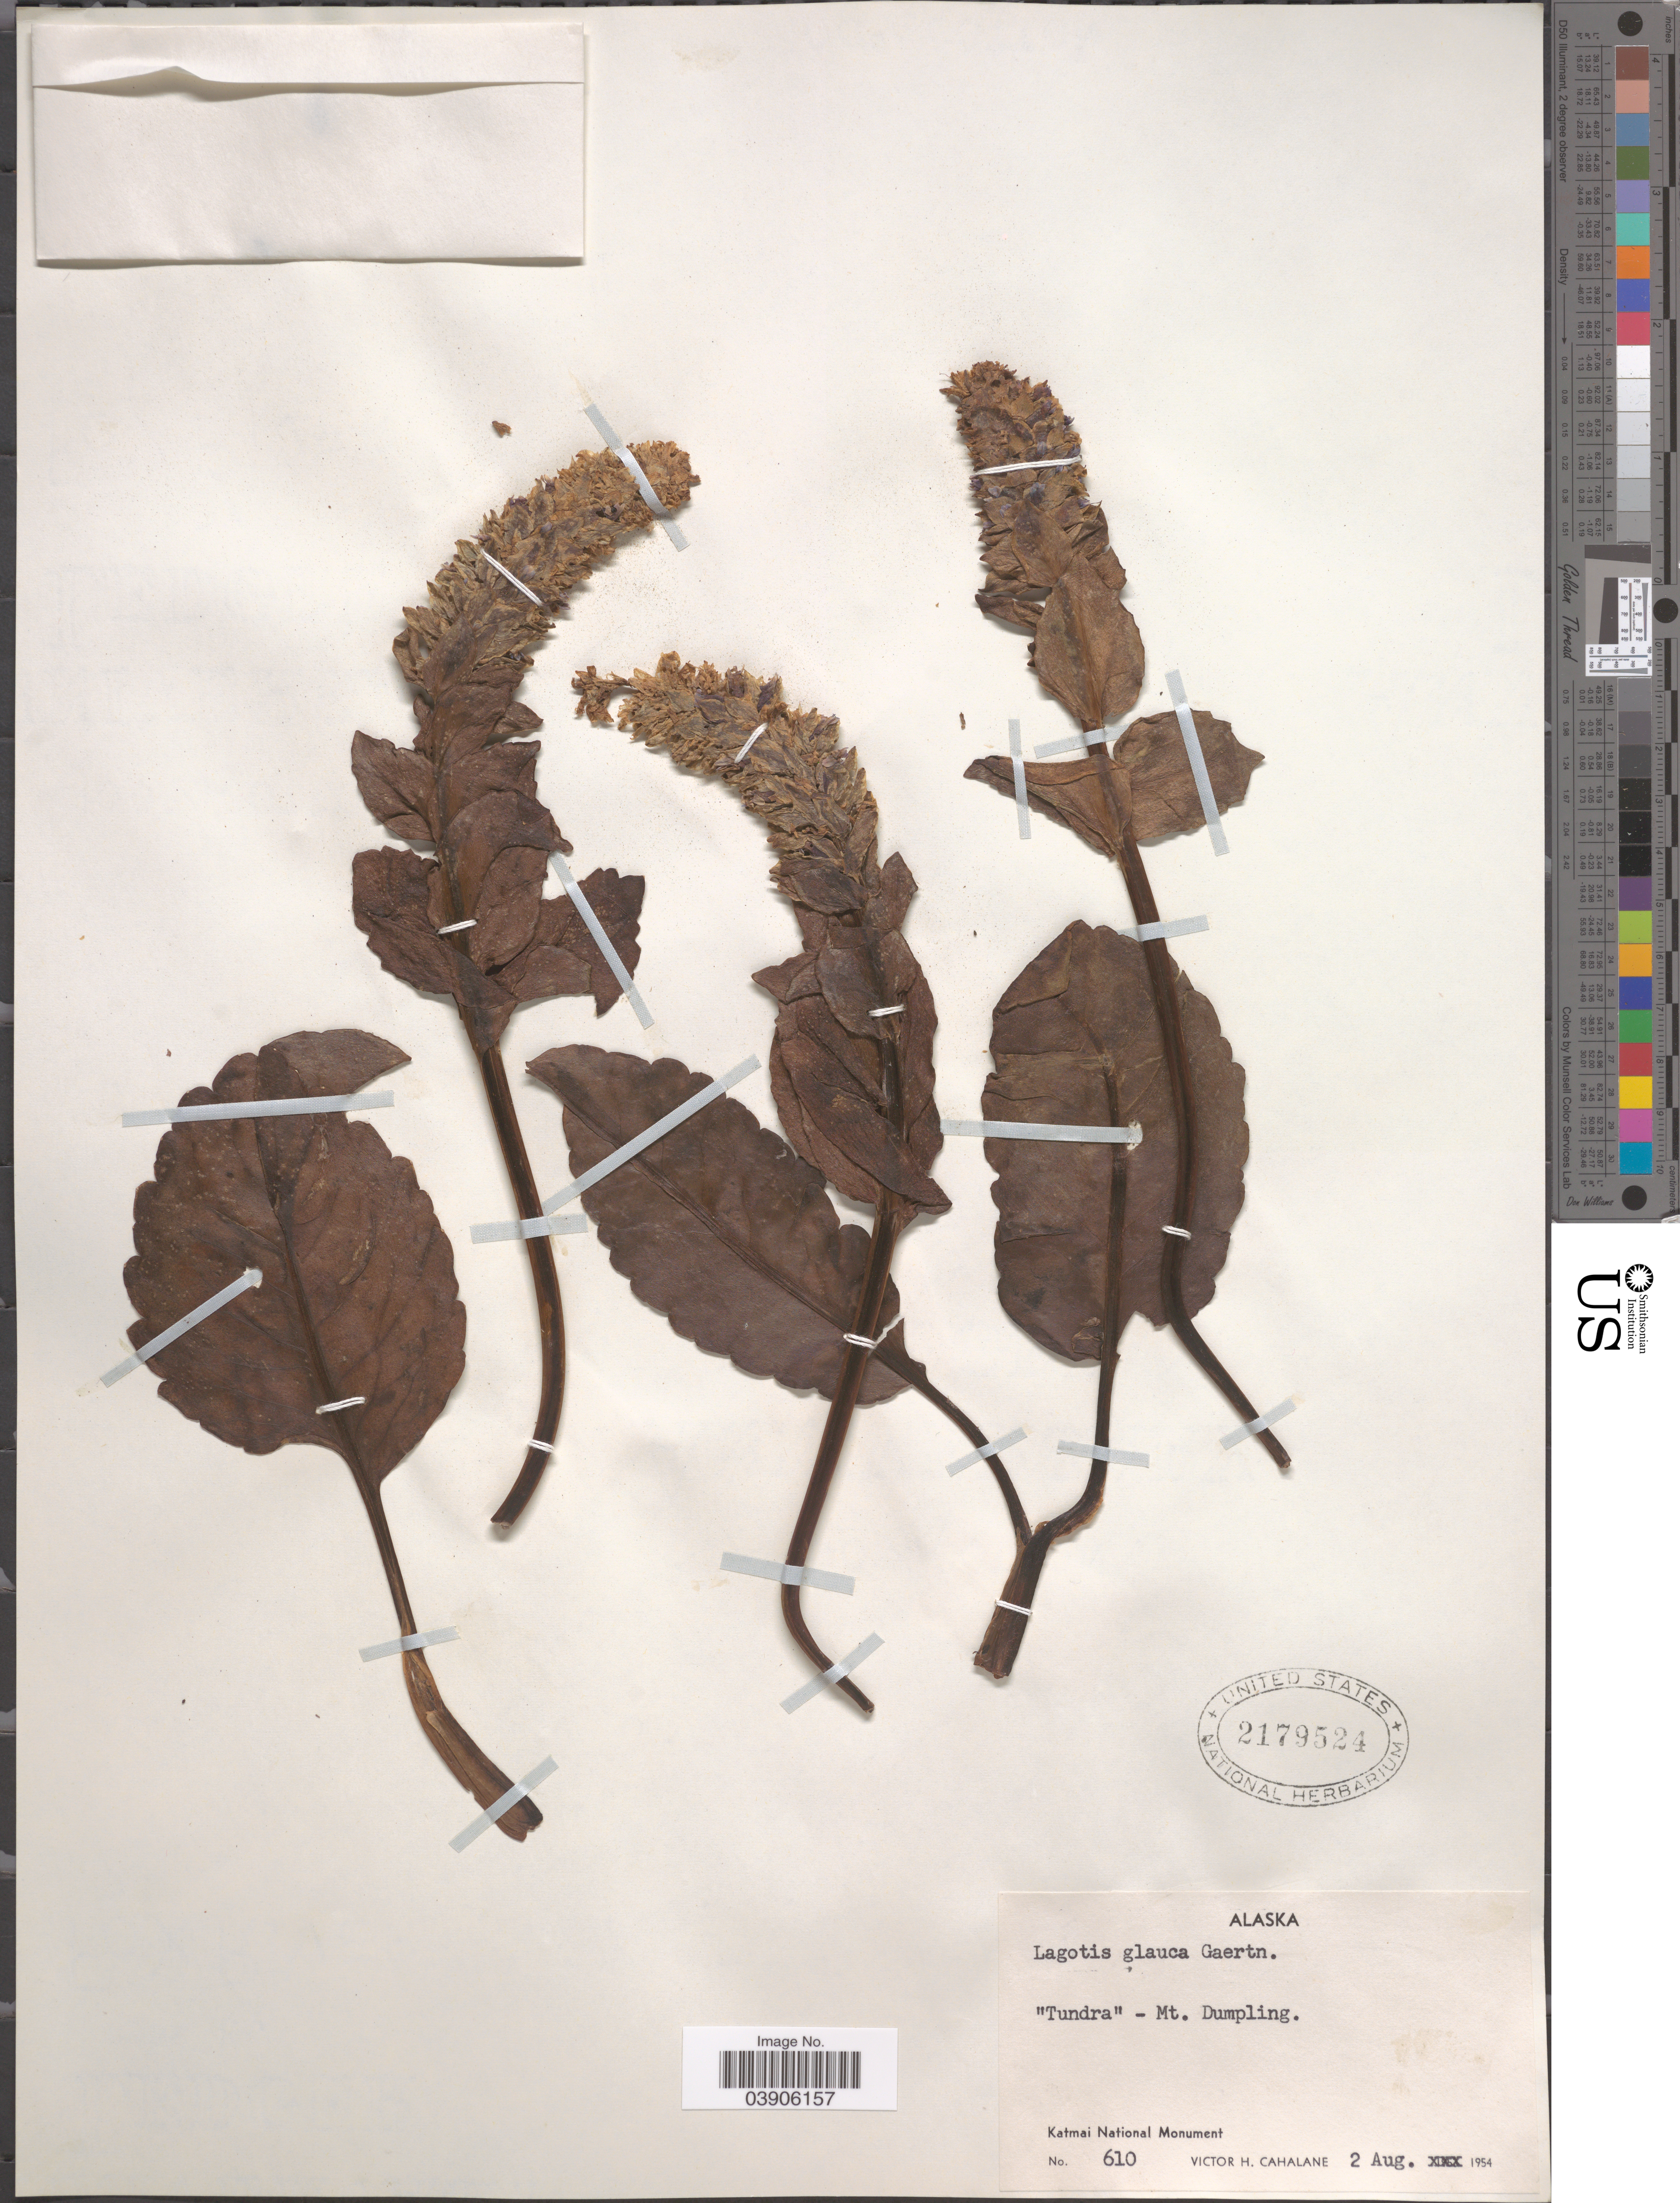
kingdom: Plantae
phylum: Tracheophyta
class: Magnoliopsida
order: Lamiales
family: Plantaginaceae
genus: Lagotis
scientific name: Lagotis glauca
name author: Gaertn.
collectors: V. Cahalane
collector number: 610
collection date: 1954-08-02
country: United States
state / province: Alaska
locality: Tundra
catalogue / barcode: US 2179524